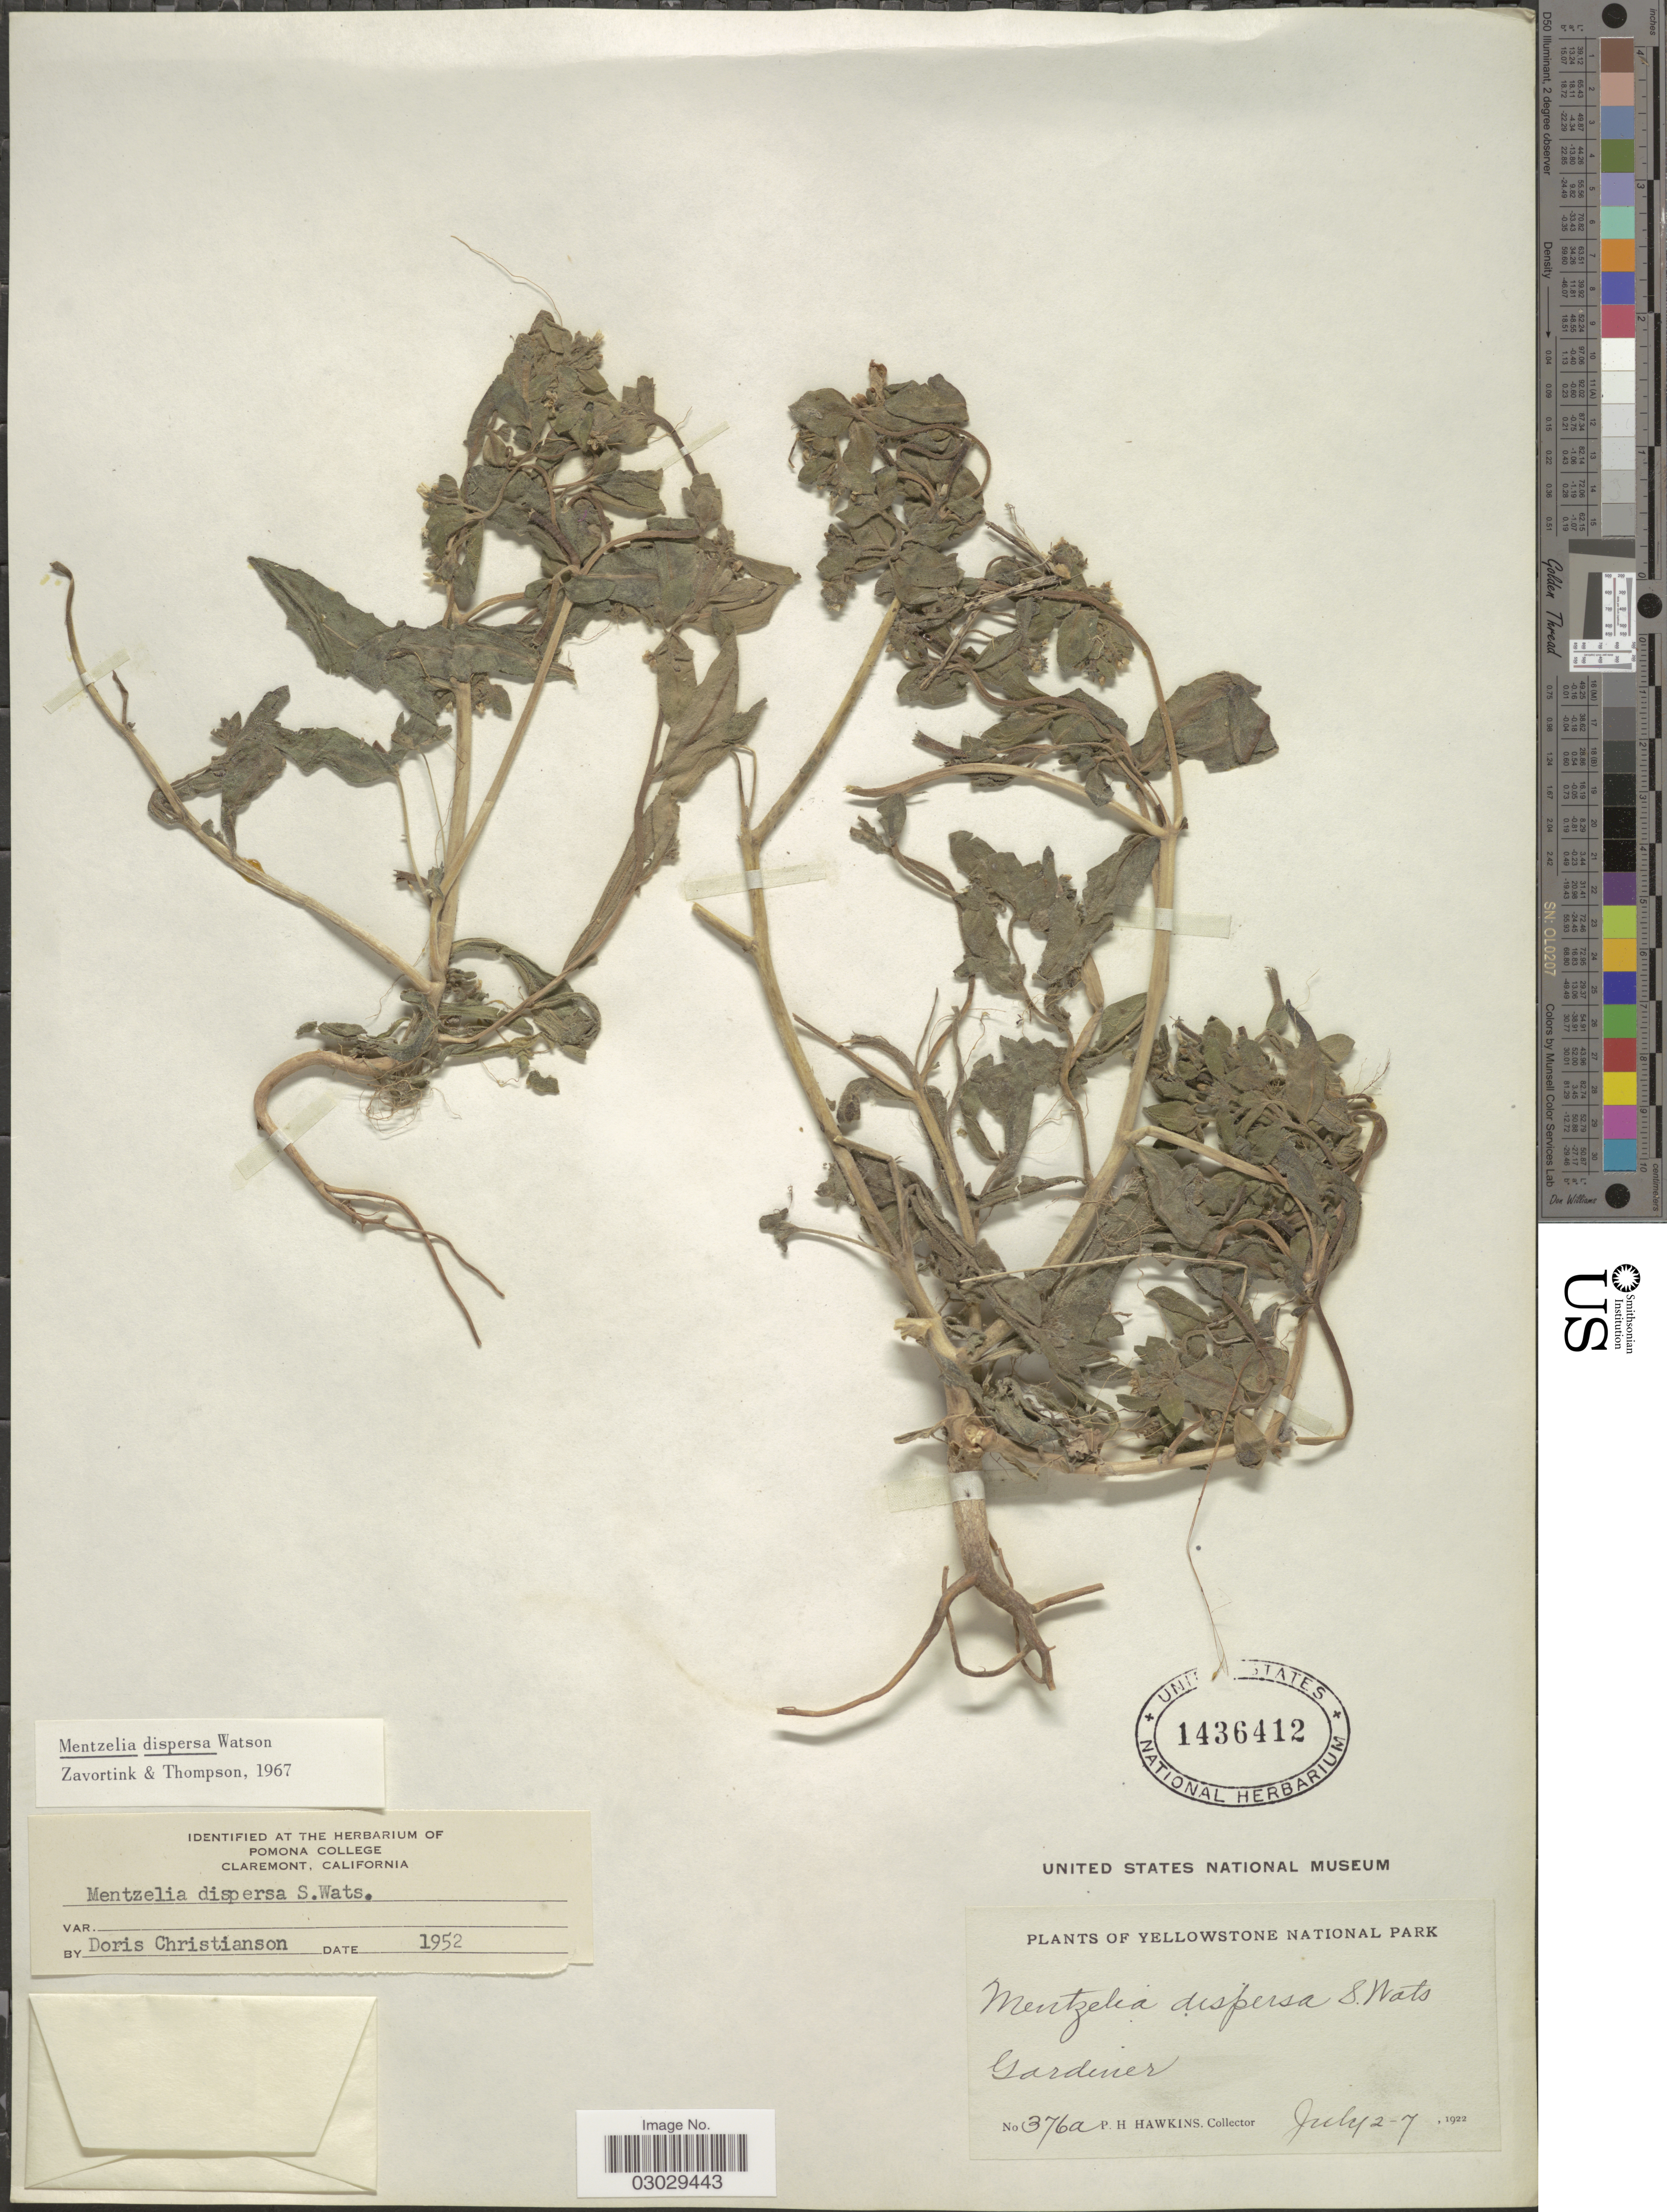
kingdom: Plantae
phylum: Tracheophyta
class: Magnoliopsida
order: Cornales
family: Loasaceae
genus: Mentzelia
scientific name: Mentzelia dispersa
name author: S. Watson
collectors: P. Hawkins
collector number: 376a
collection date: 1922-07-02/1922-07-07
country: United States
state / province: Montana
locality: Yellowstone Park. Gardiner.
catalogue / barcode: US 1436412